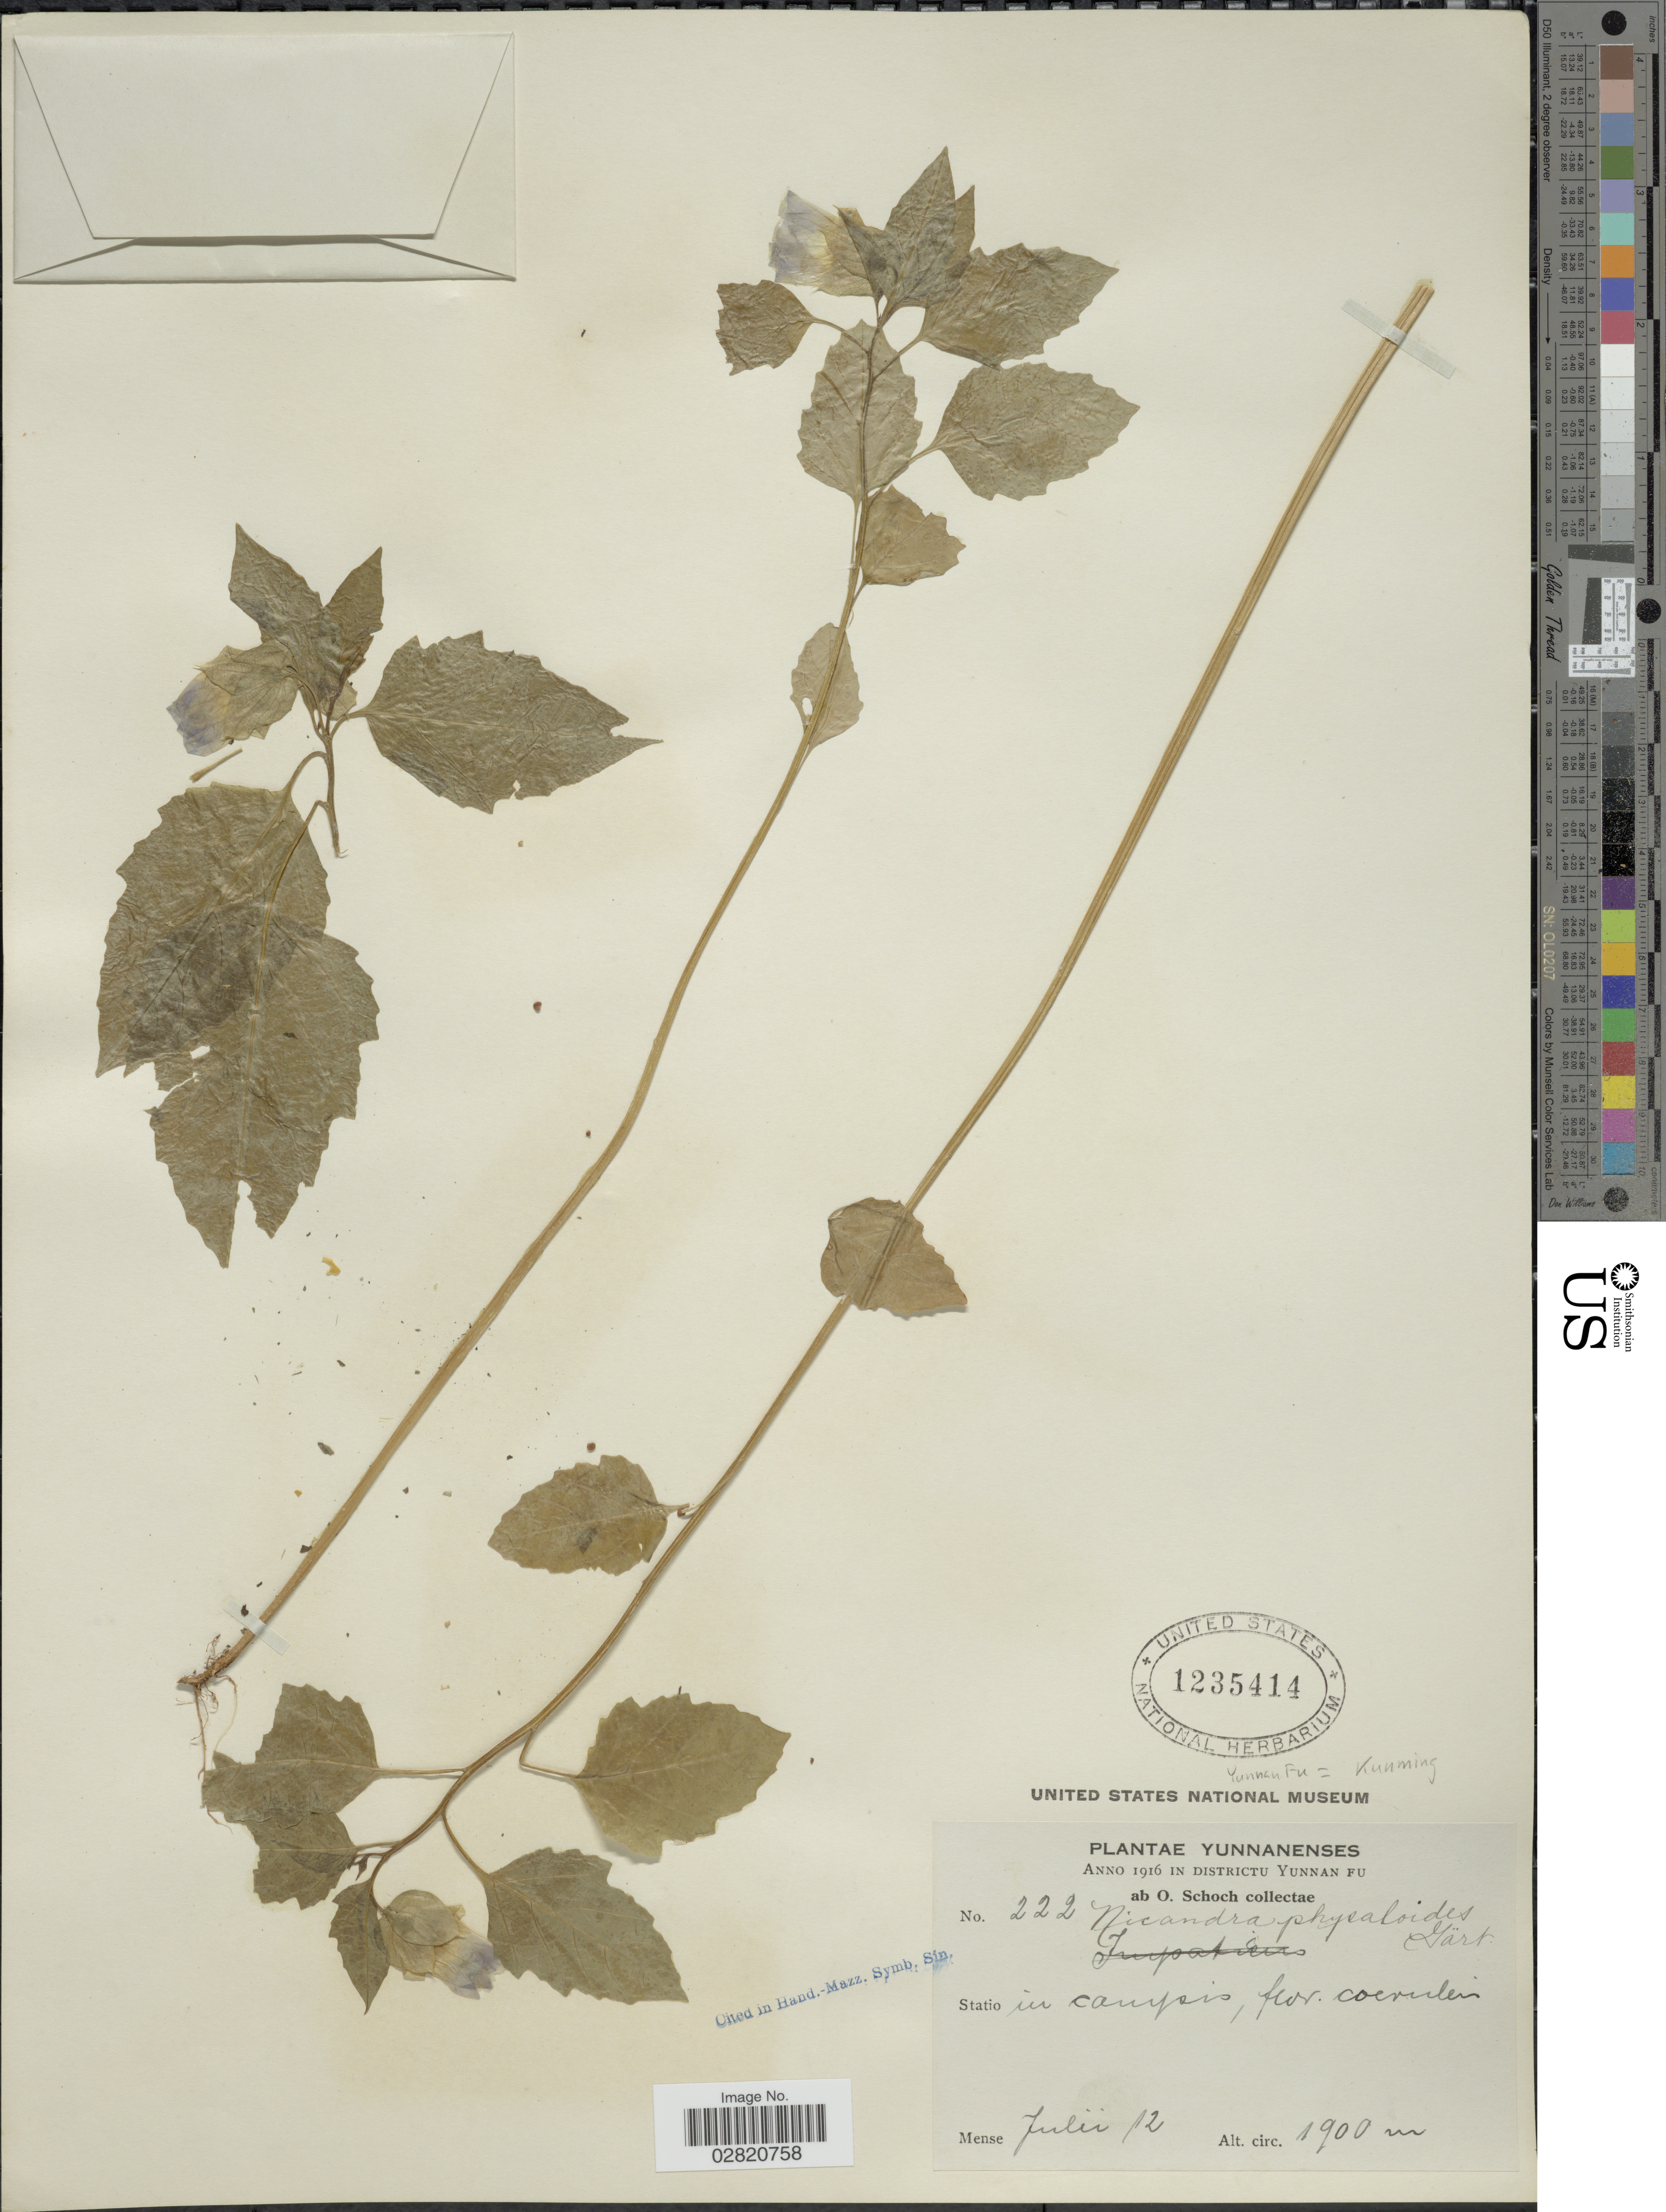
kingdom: Plantae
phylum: Tracheophyta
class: Magnoliopsida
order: Solanales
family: Solanaceae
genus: Nicandra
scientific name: Nicandra physalodes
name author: (L.) Gaertn.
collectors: O. Schoch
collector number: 222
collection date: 1916-07-12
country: China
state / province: Yunnan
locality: In Districtu Yunnan Fu. Statio in campis, flor. coerulei.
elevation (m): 1900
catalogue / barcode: US 1235414